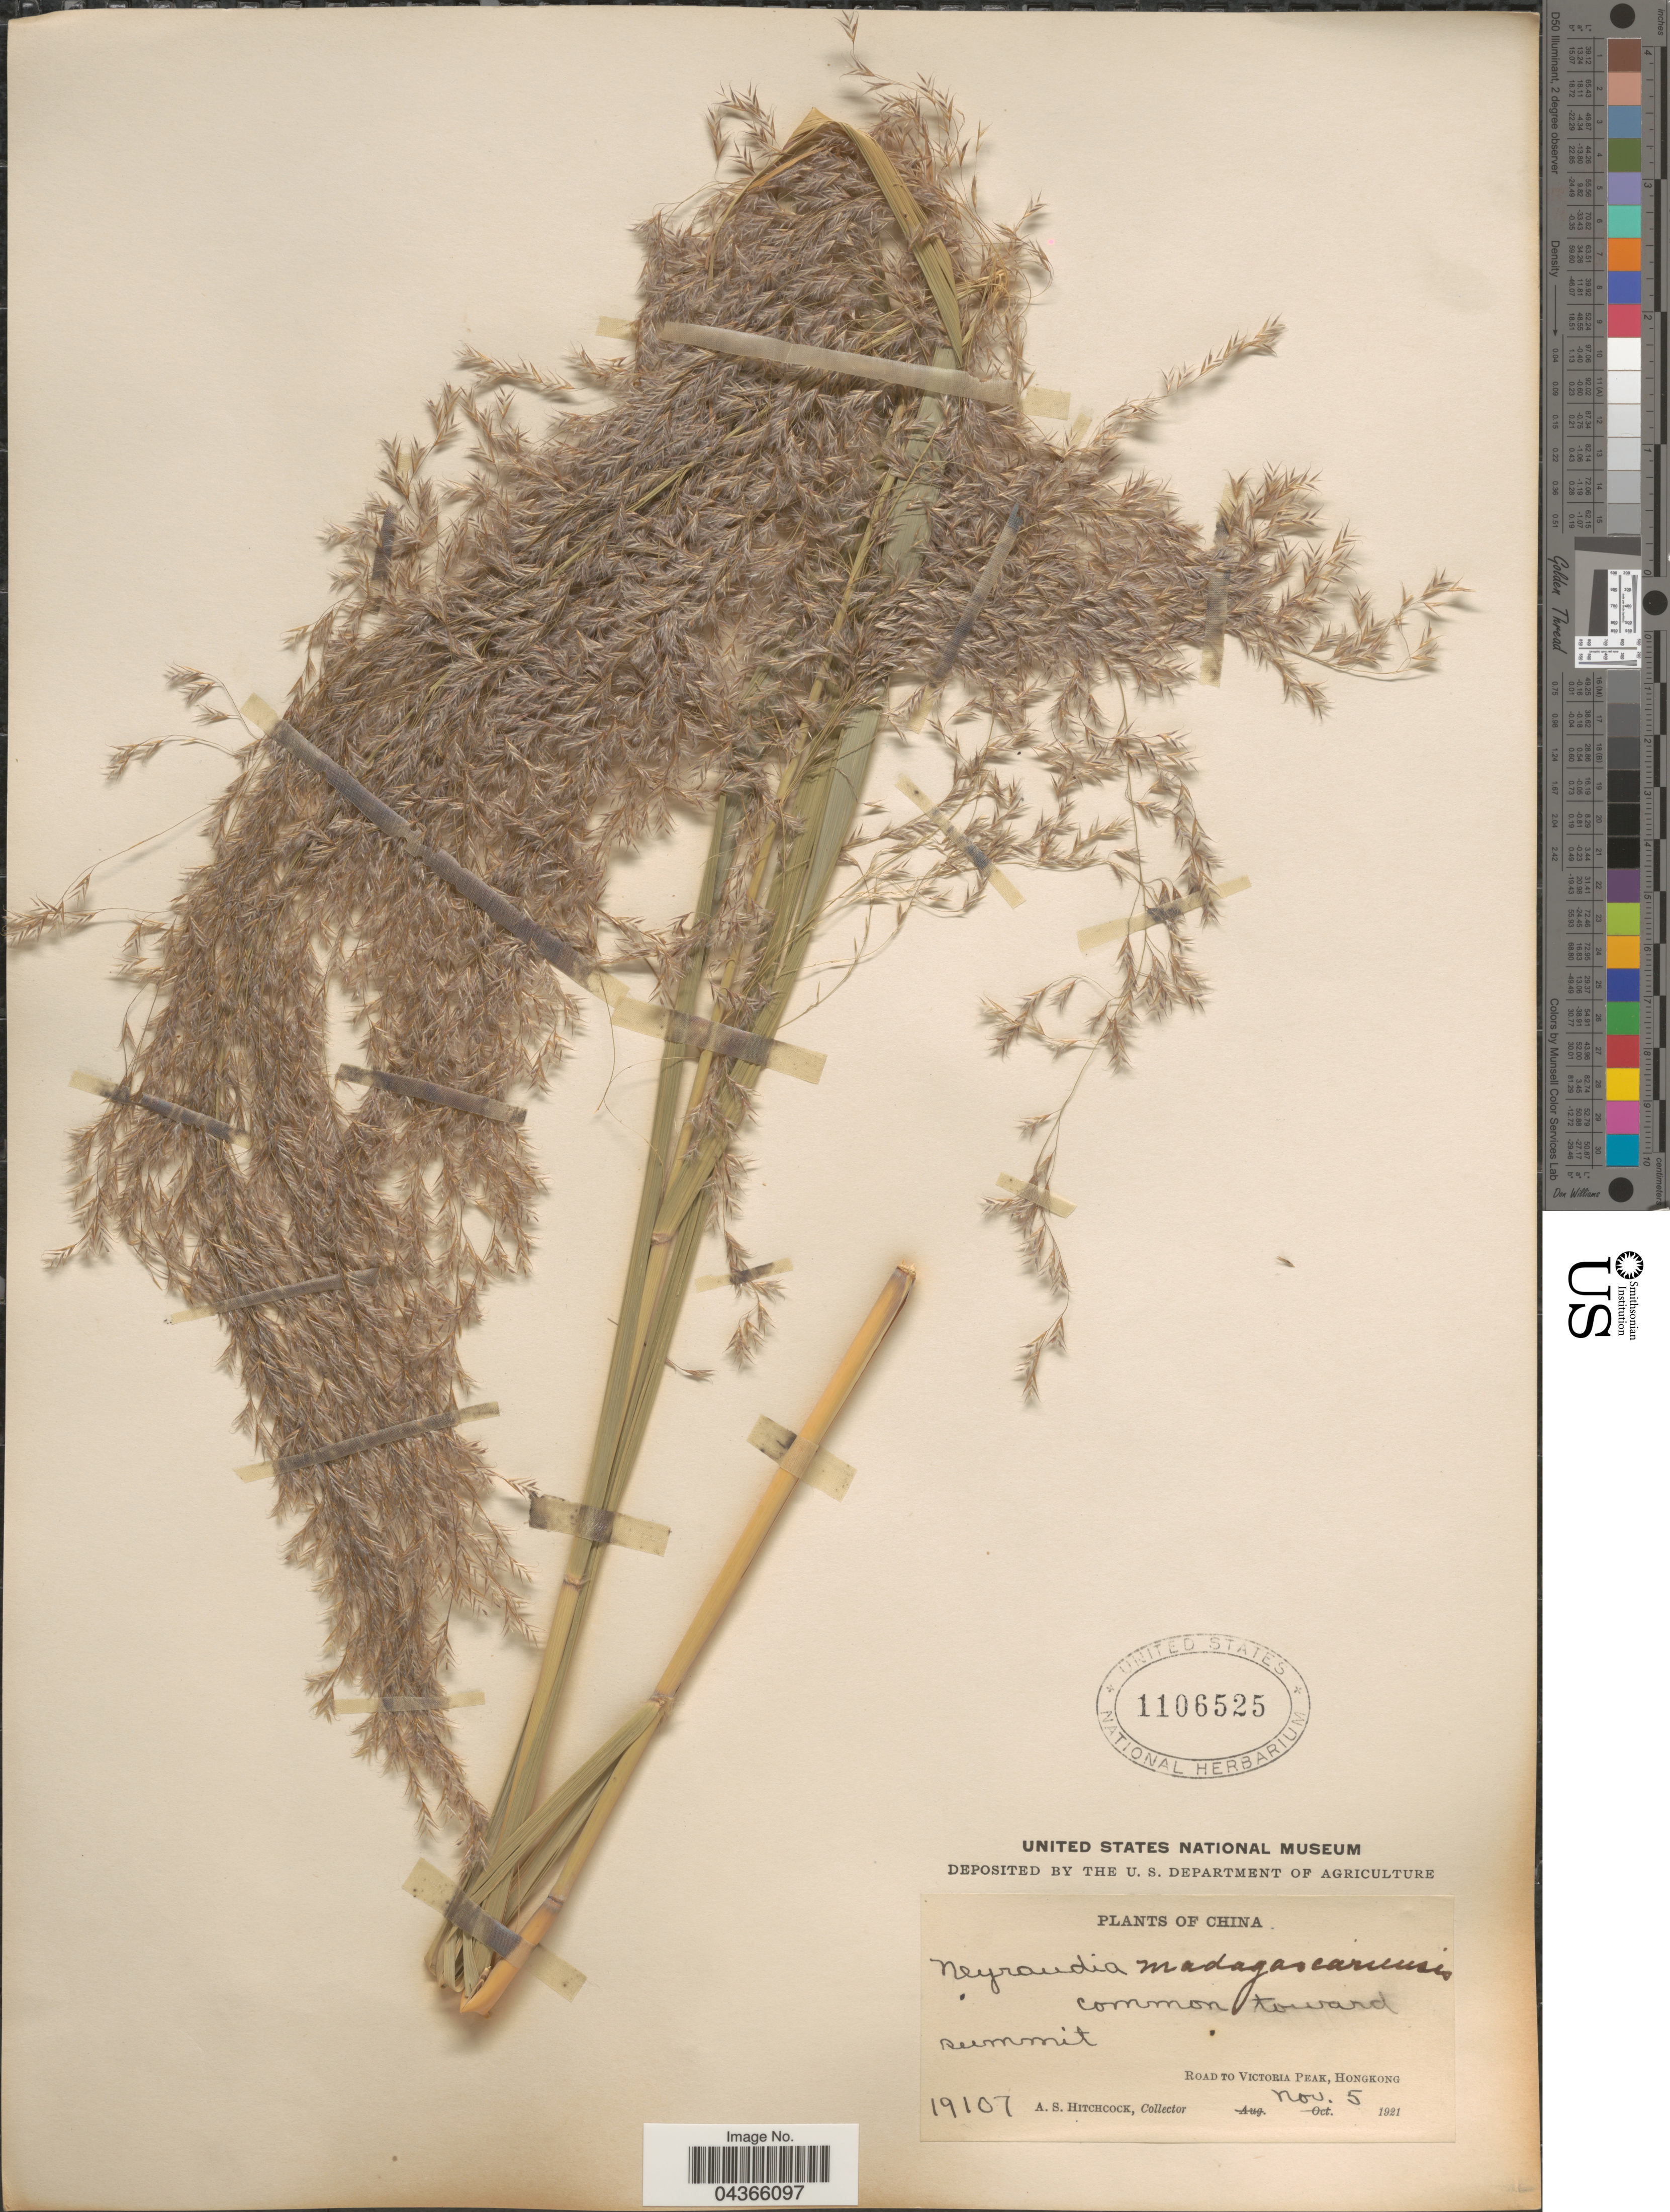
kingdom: Plantae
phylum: Tracheophyta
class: Liliopsida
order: Poales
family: Poaceae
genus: Neyraudia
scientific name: Neyraudia arundinacea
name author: (L.) Henr.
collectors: A. S. Hitchcock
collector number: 19107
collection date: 1921-11-05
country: China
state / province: Hong Kong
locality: Toward summit. Road to Victoria Peak.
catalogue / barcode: US 1106525